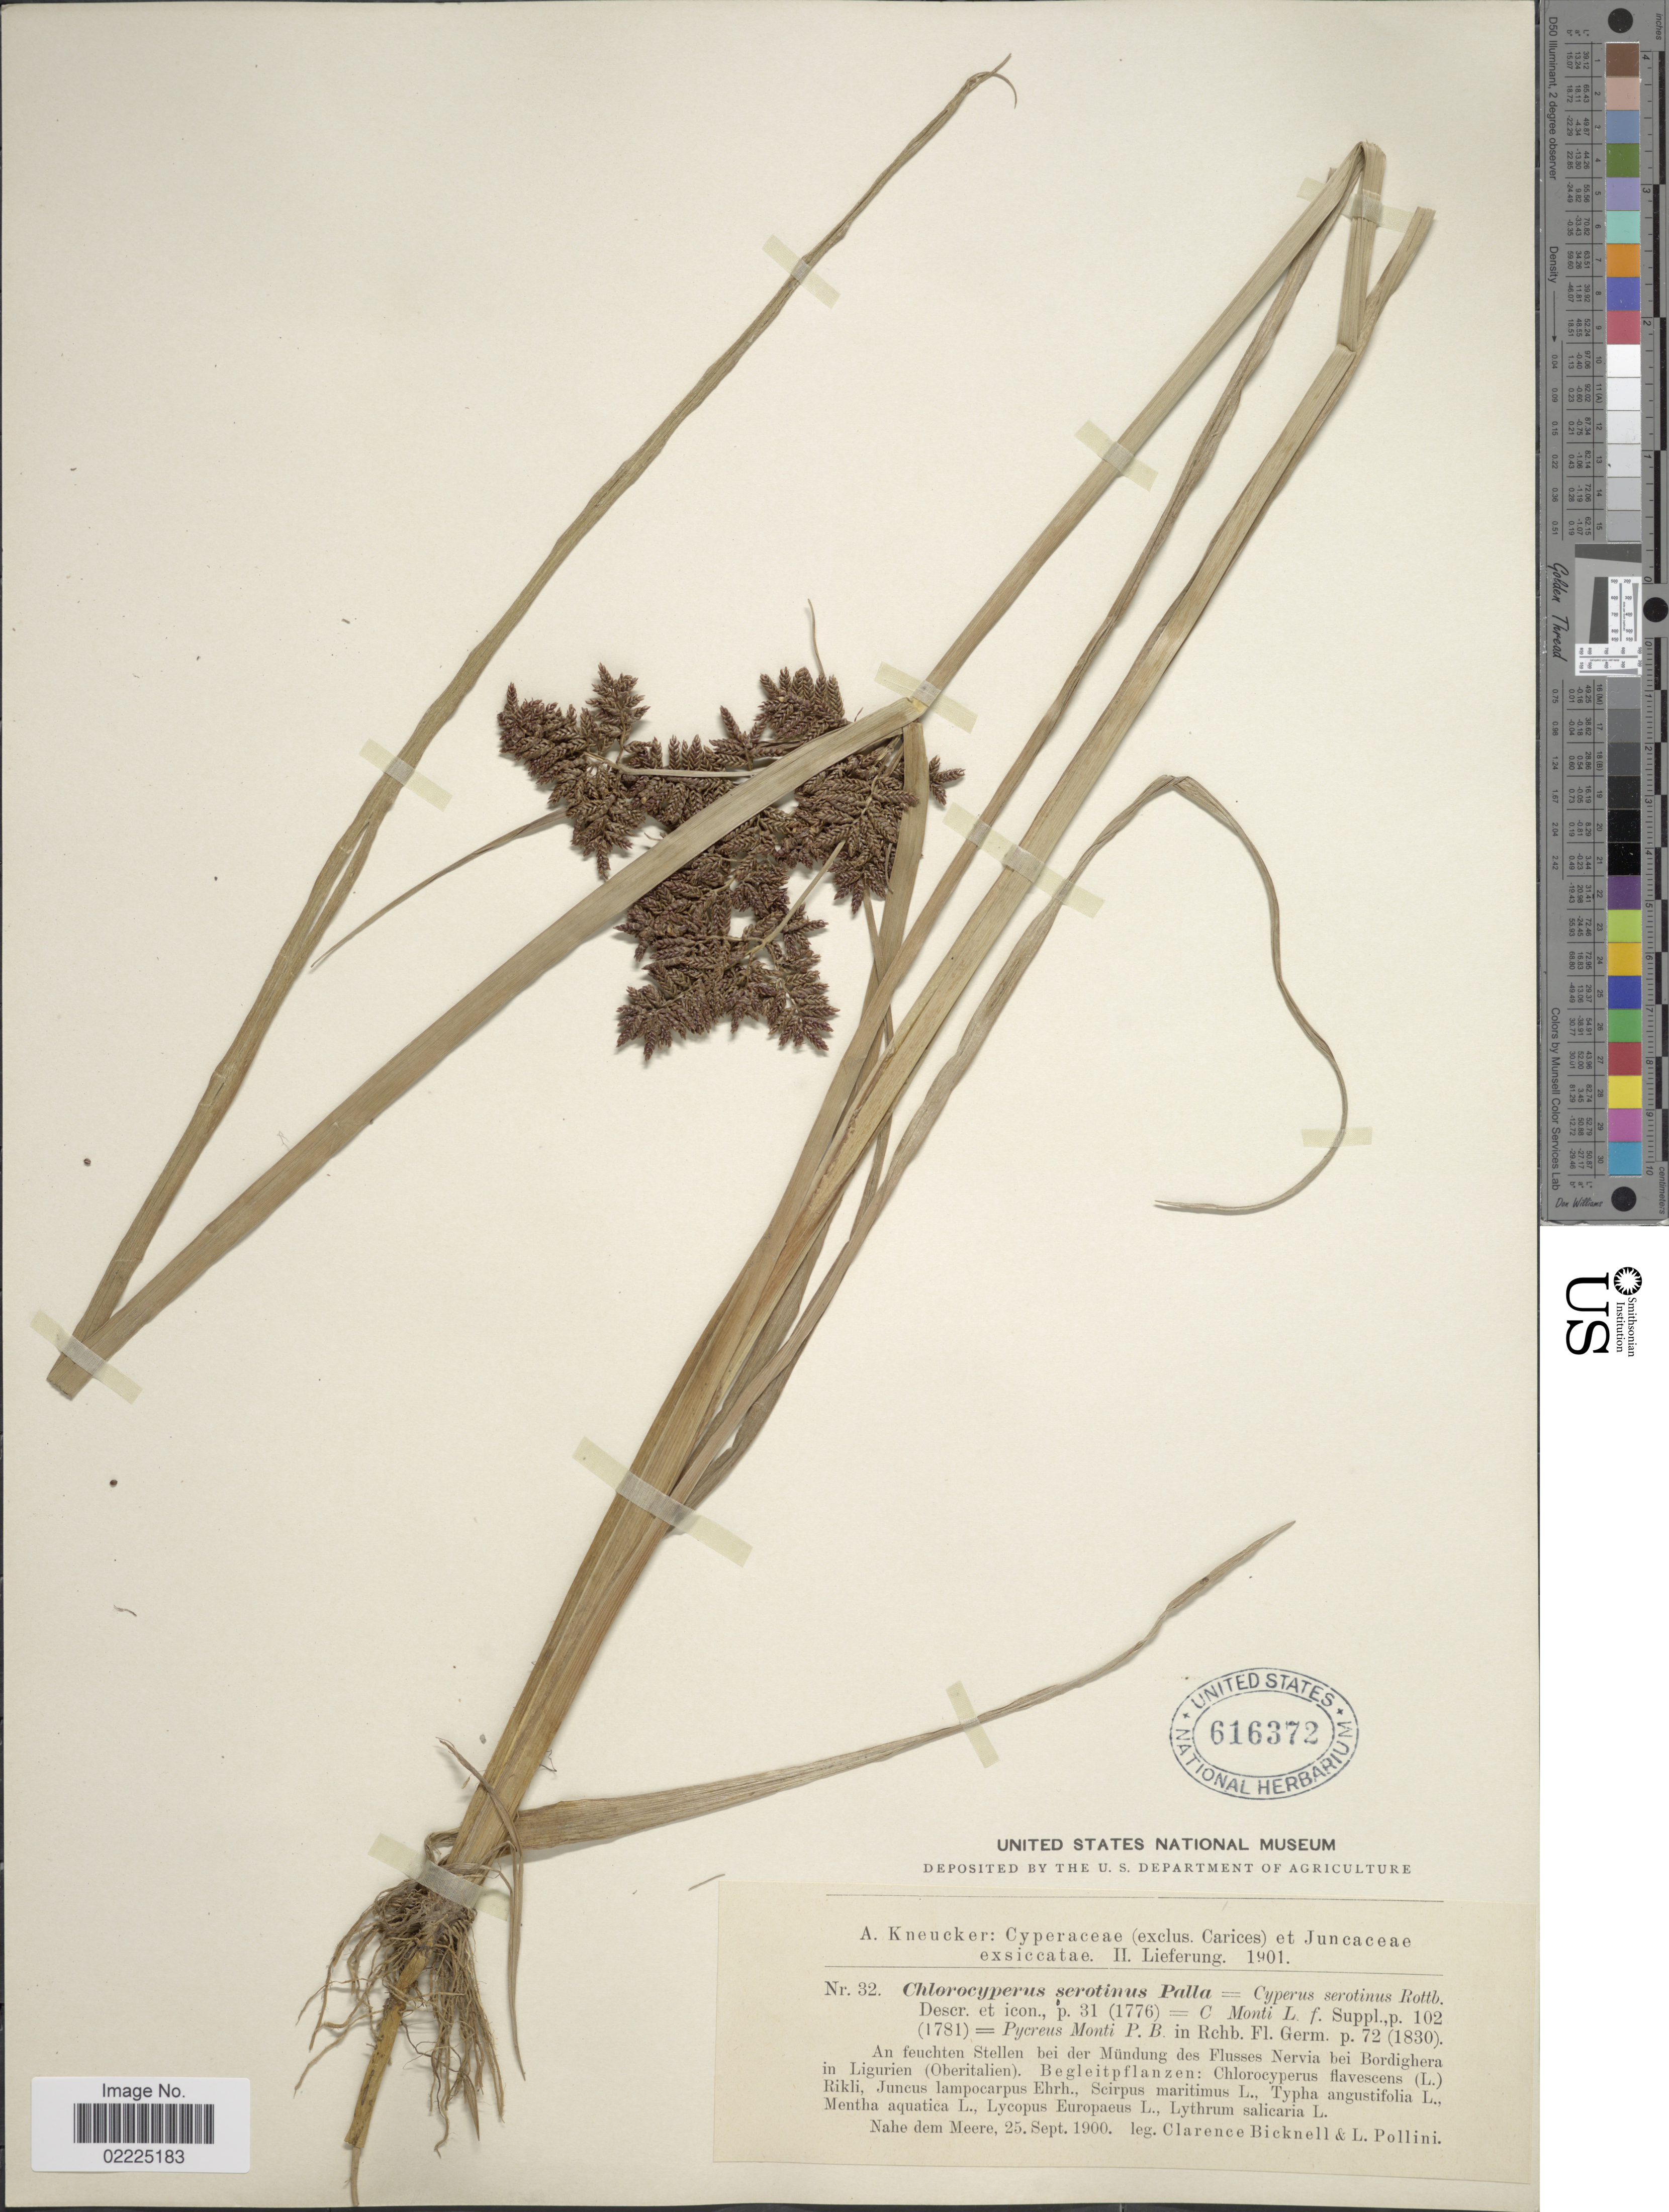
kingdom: Plantae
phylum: Tracheophyta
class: Liliopsida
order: Poales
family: Cyperaceae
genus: Cyperus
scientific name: Cyperus serotinus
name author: Rottb.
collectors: C. Bicknell & L. Pollini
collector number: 32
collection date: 1900-09-25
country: Italy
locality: Cyperaceae (exclus. Carices) et Juncaceae, An feuchten Stellen bei der Mundung des Flusses Nervia bei Bordighera in Ligurien (Oberitalien), Nahe dem Meere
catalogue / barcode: US 616372